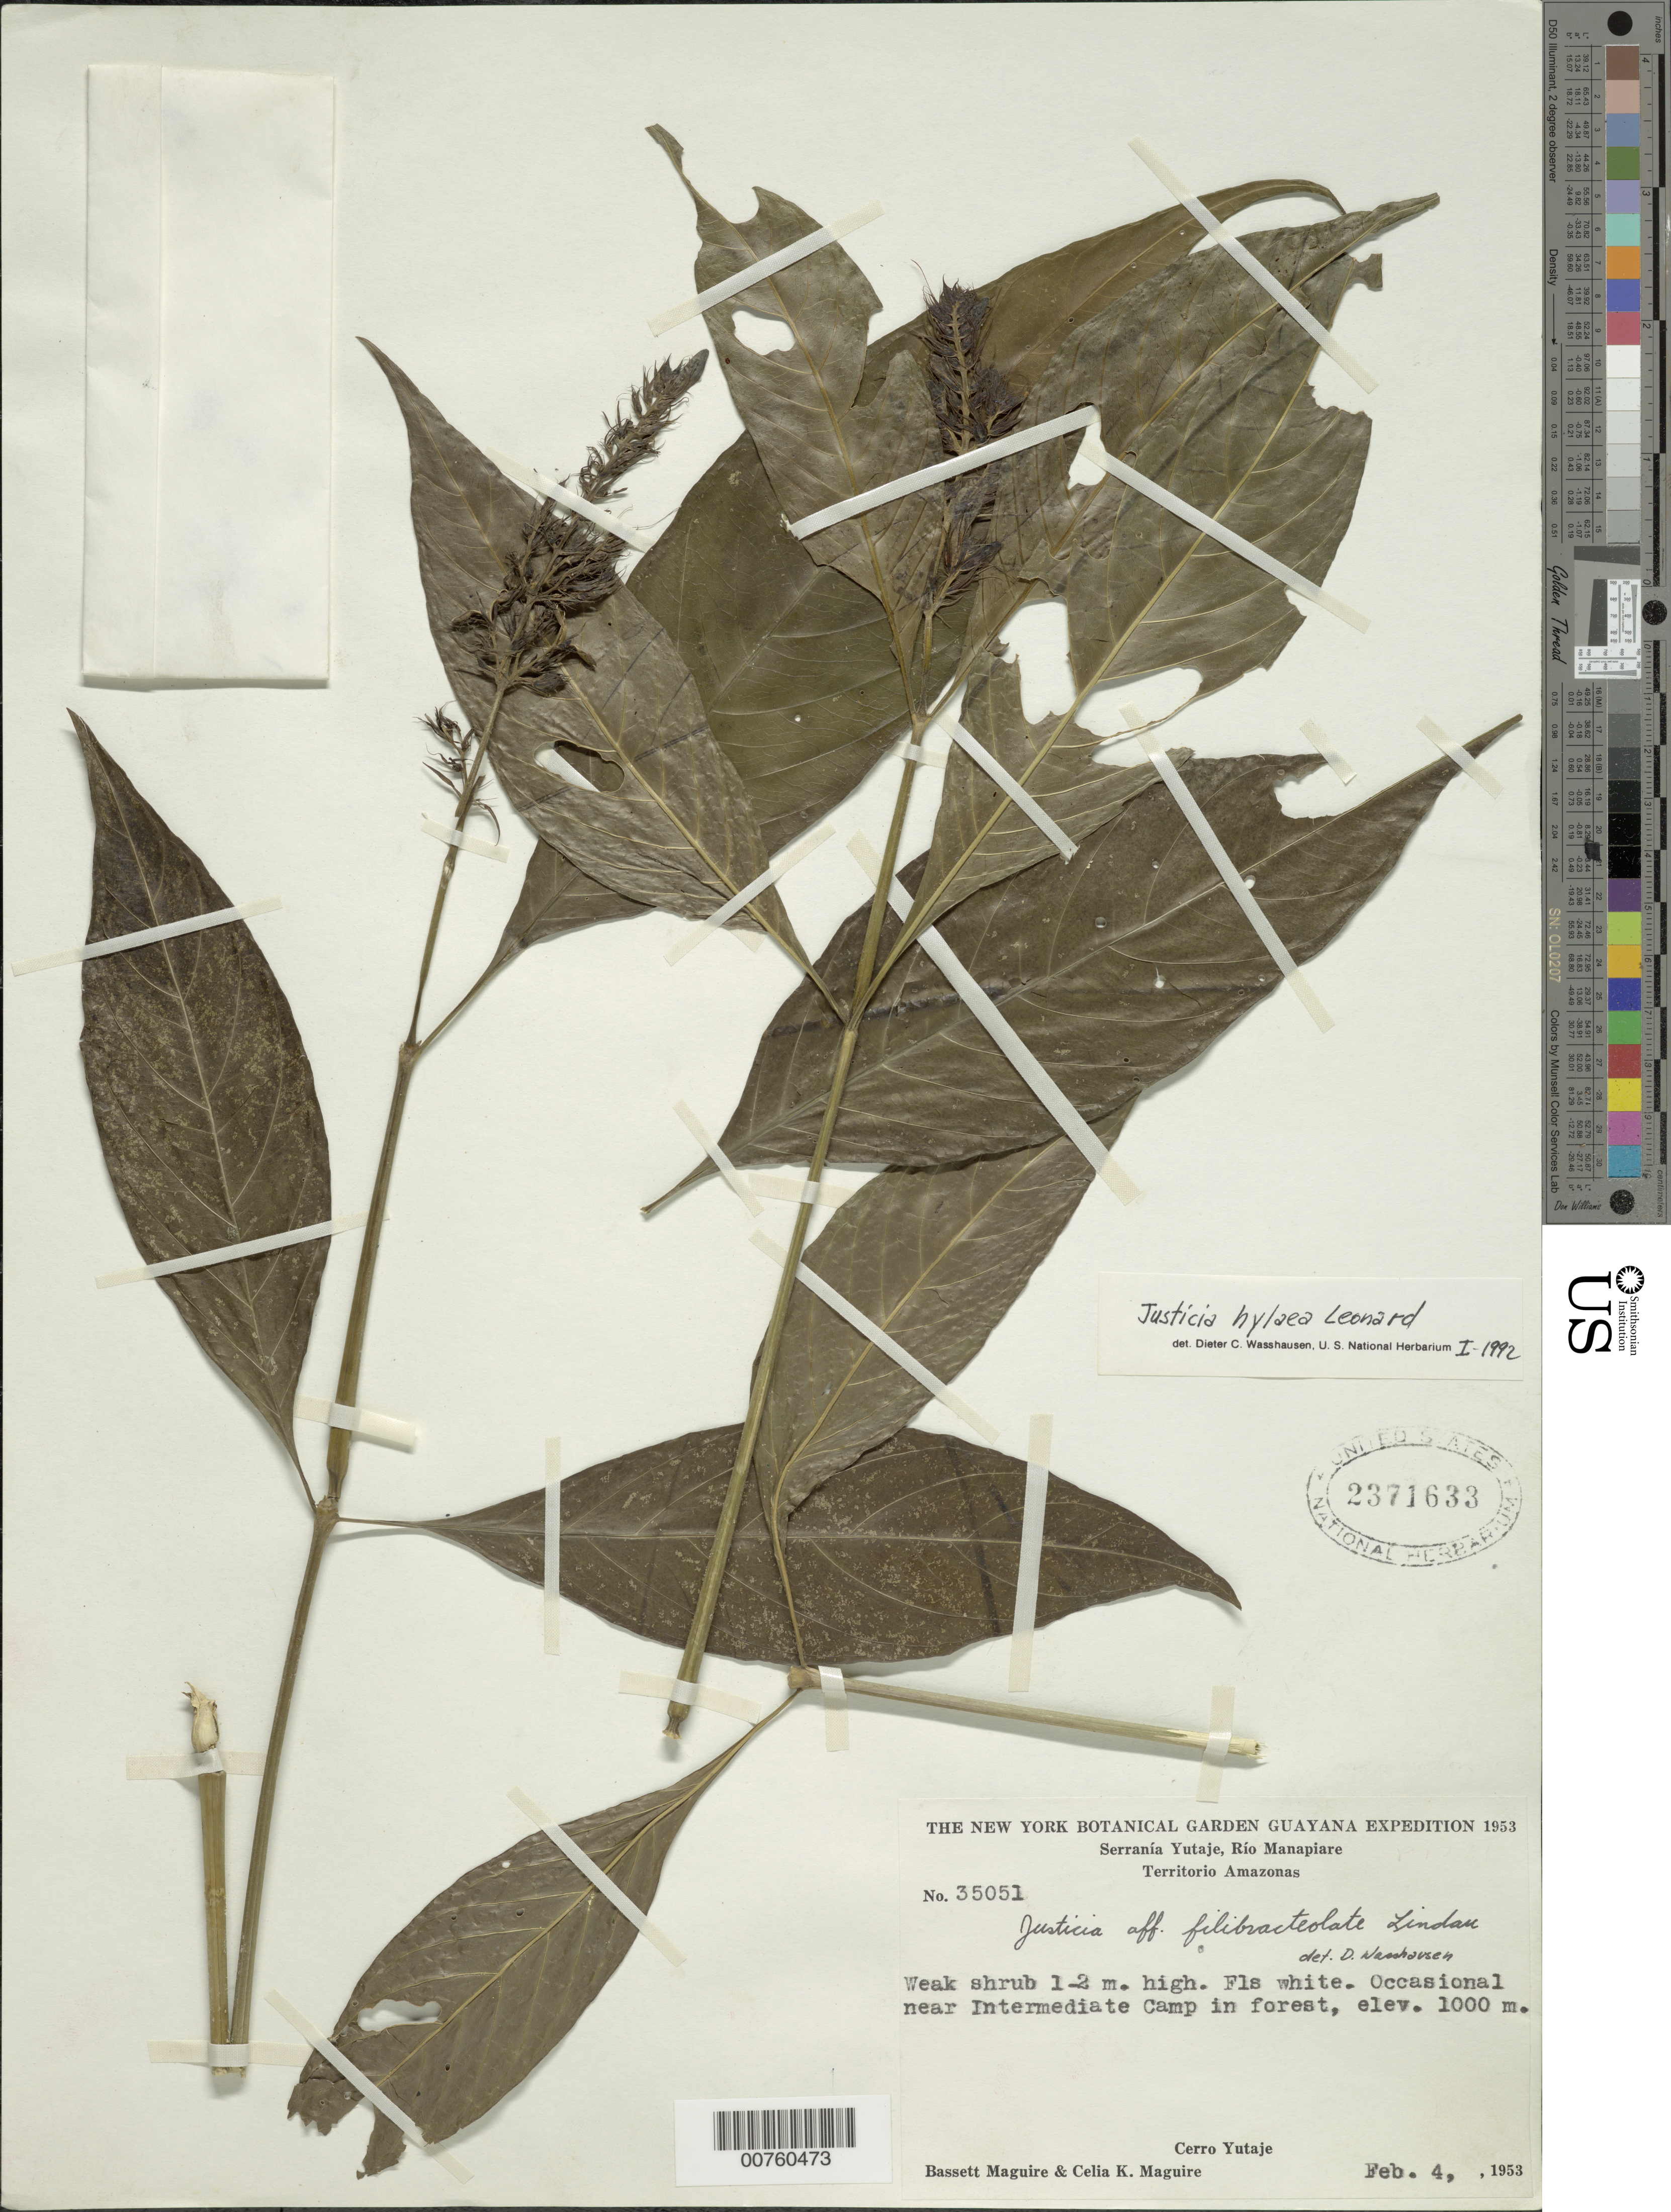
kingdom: Plantae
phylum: Tracheophyta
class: Magnoliopsida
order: Lamiales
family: Acanthaceae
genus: Justicia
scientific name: Justicia hylaea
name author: Leonard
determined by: Wasshausen, Dieter C., (BOT), Smithsonian Institution - National Museum of Natural History (UNITED STATES)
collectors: B. Maguire & C. K. Maguire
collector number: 35051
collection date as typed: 4-Feb-53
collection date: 1953-02-04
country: Venezuela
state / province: Amazonas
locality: Serranía Yutajé, Río Manapiare, Cerro Yutajé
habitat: Near camp in forest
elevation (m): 1000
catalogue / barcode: US 2371633